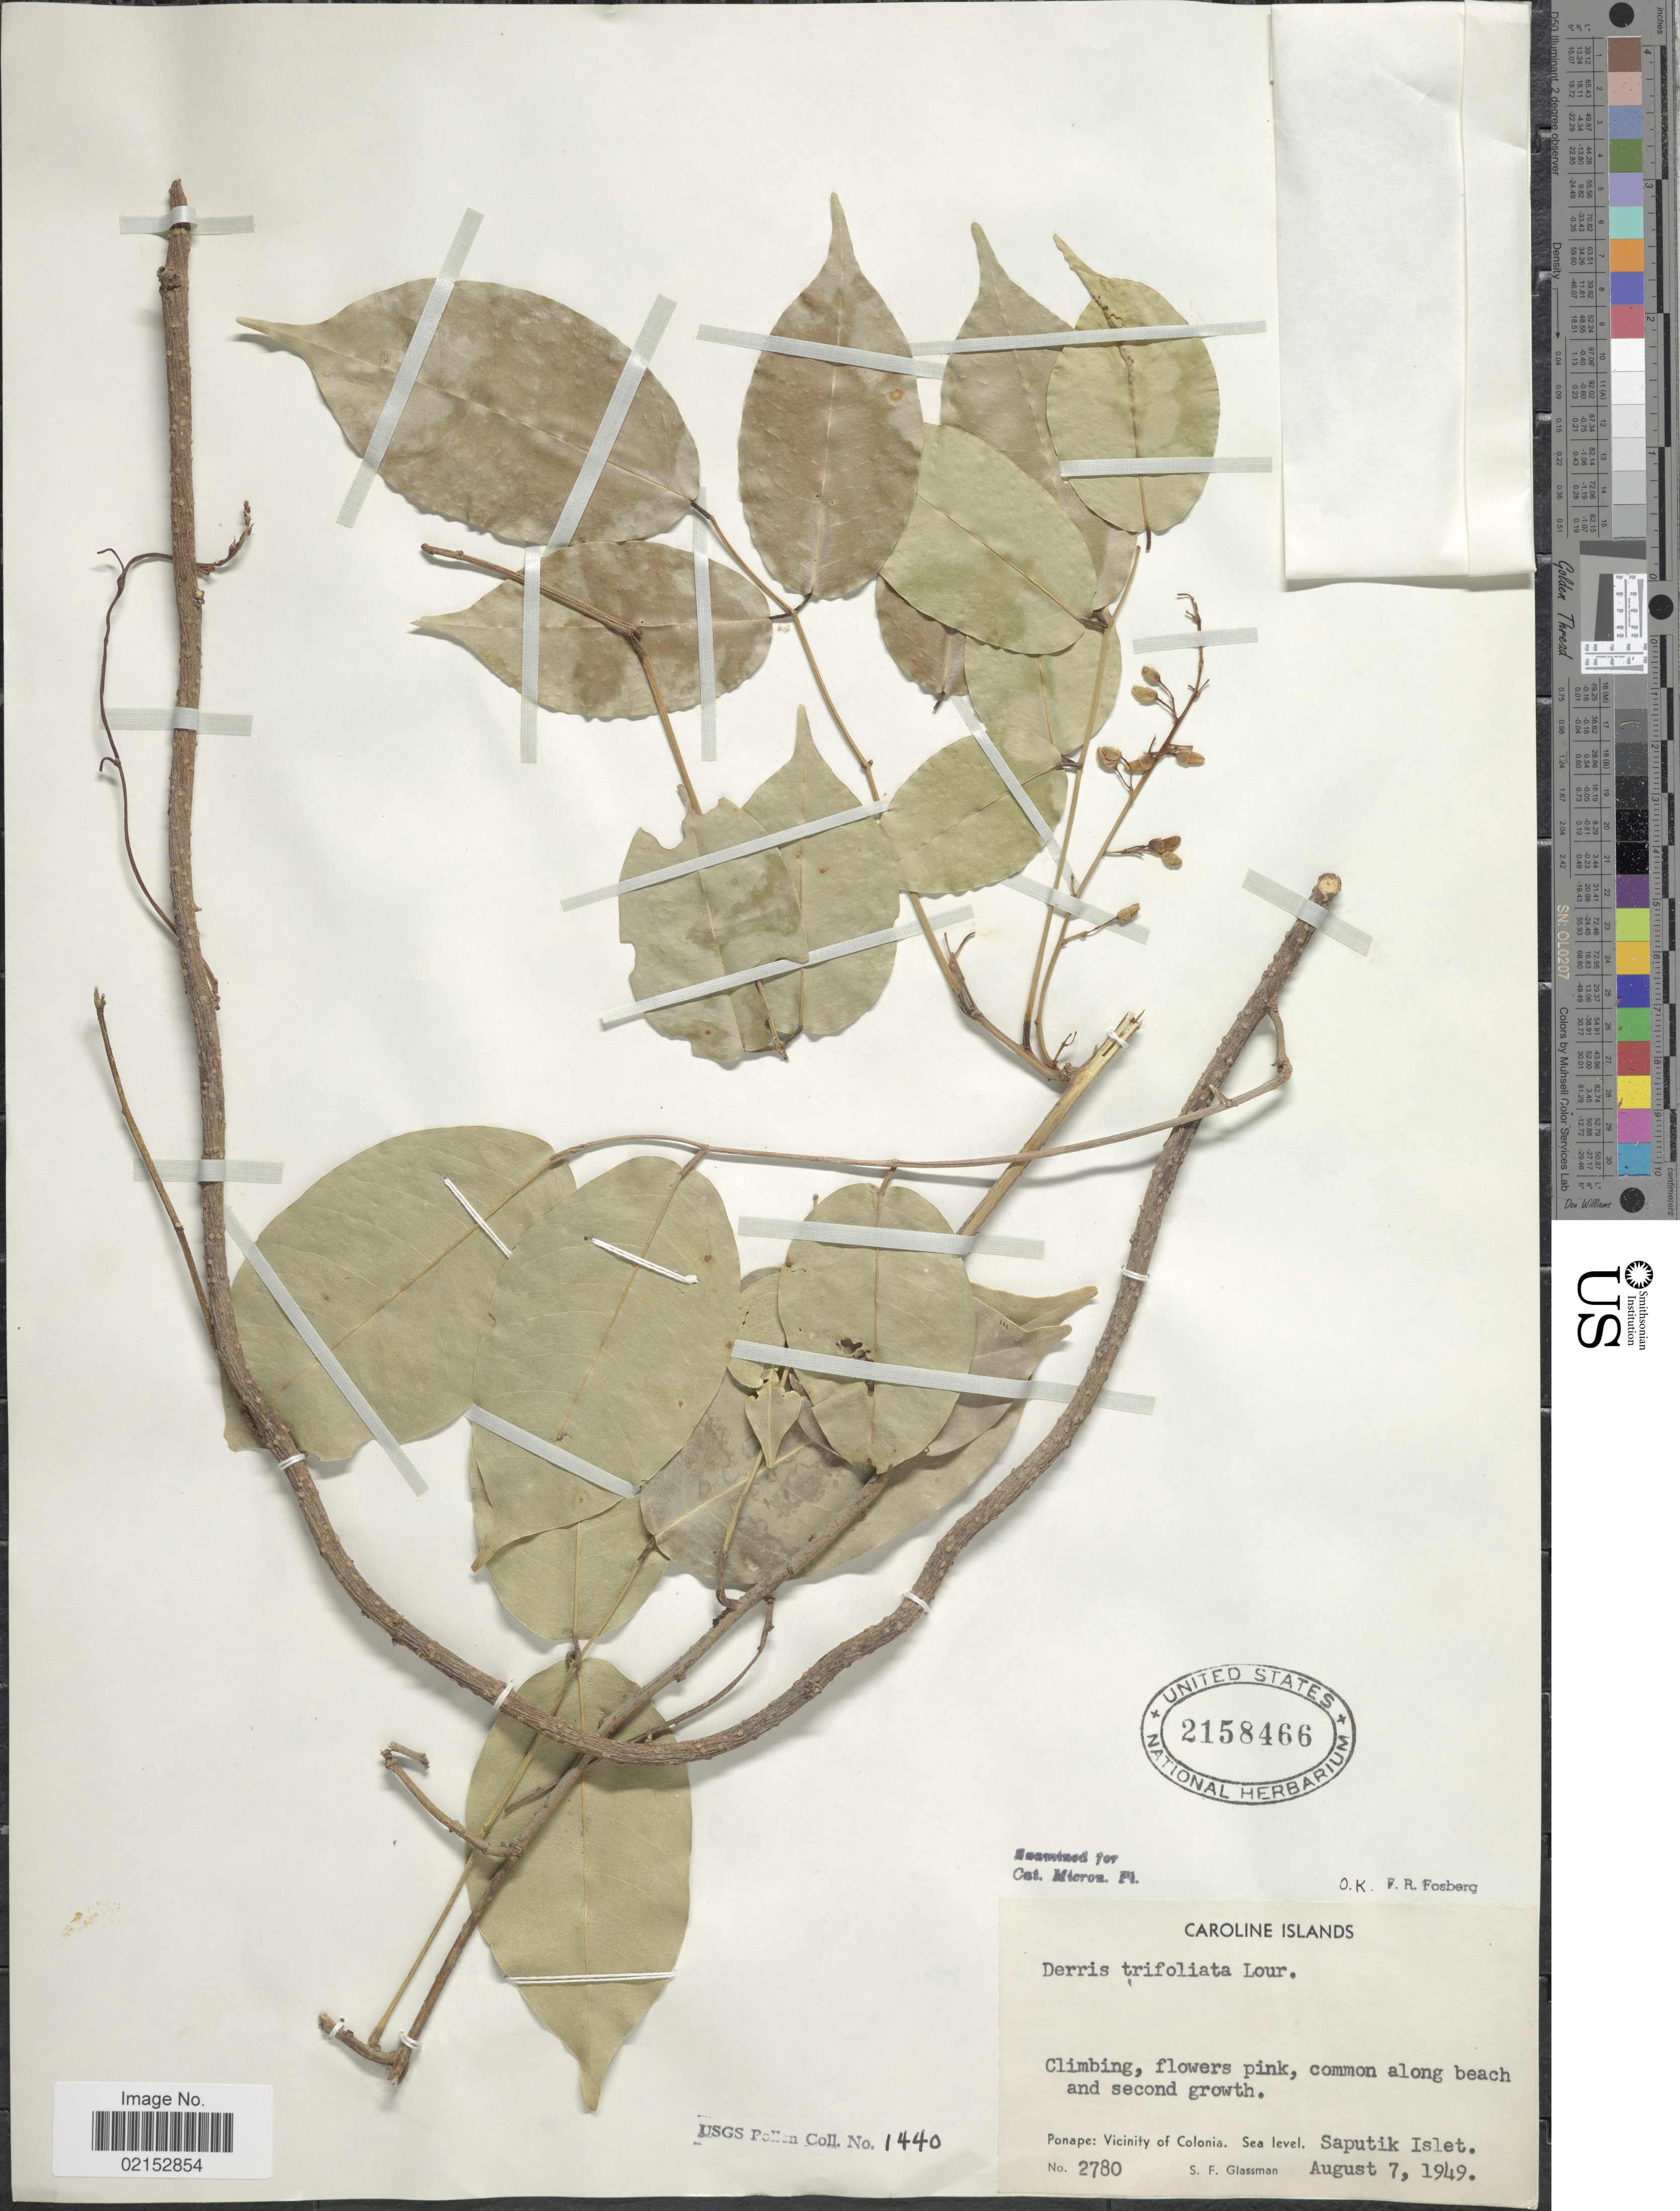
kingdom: Plantae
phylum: Tracheophyta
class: Magnoliopsida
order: Fabales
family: Fabaceae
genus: Derris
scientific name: Derris trifoliata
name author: Lour.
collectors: S. F. Glassman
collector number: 2780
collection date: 1949-08-07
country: Micronesia, Federated States of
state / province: Pohnpei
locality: Caroline Islands, Ponape, Vicinity of Colonia, Saputik Islet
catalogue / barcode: US 2158466